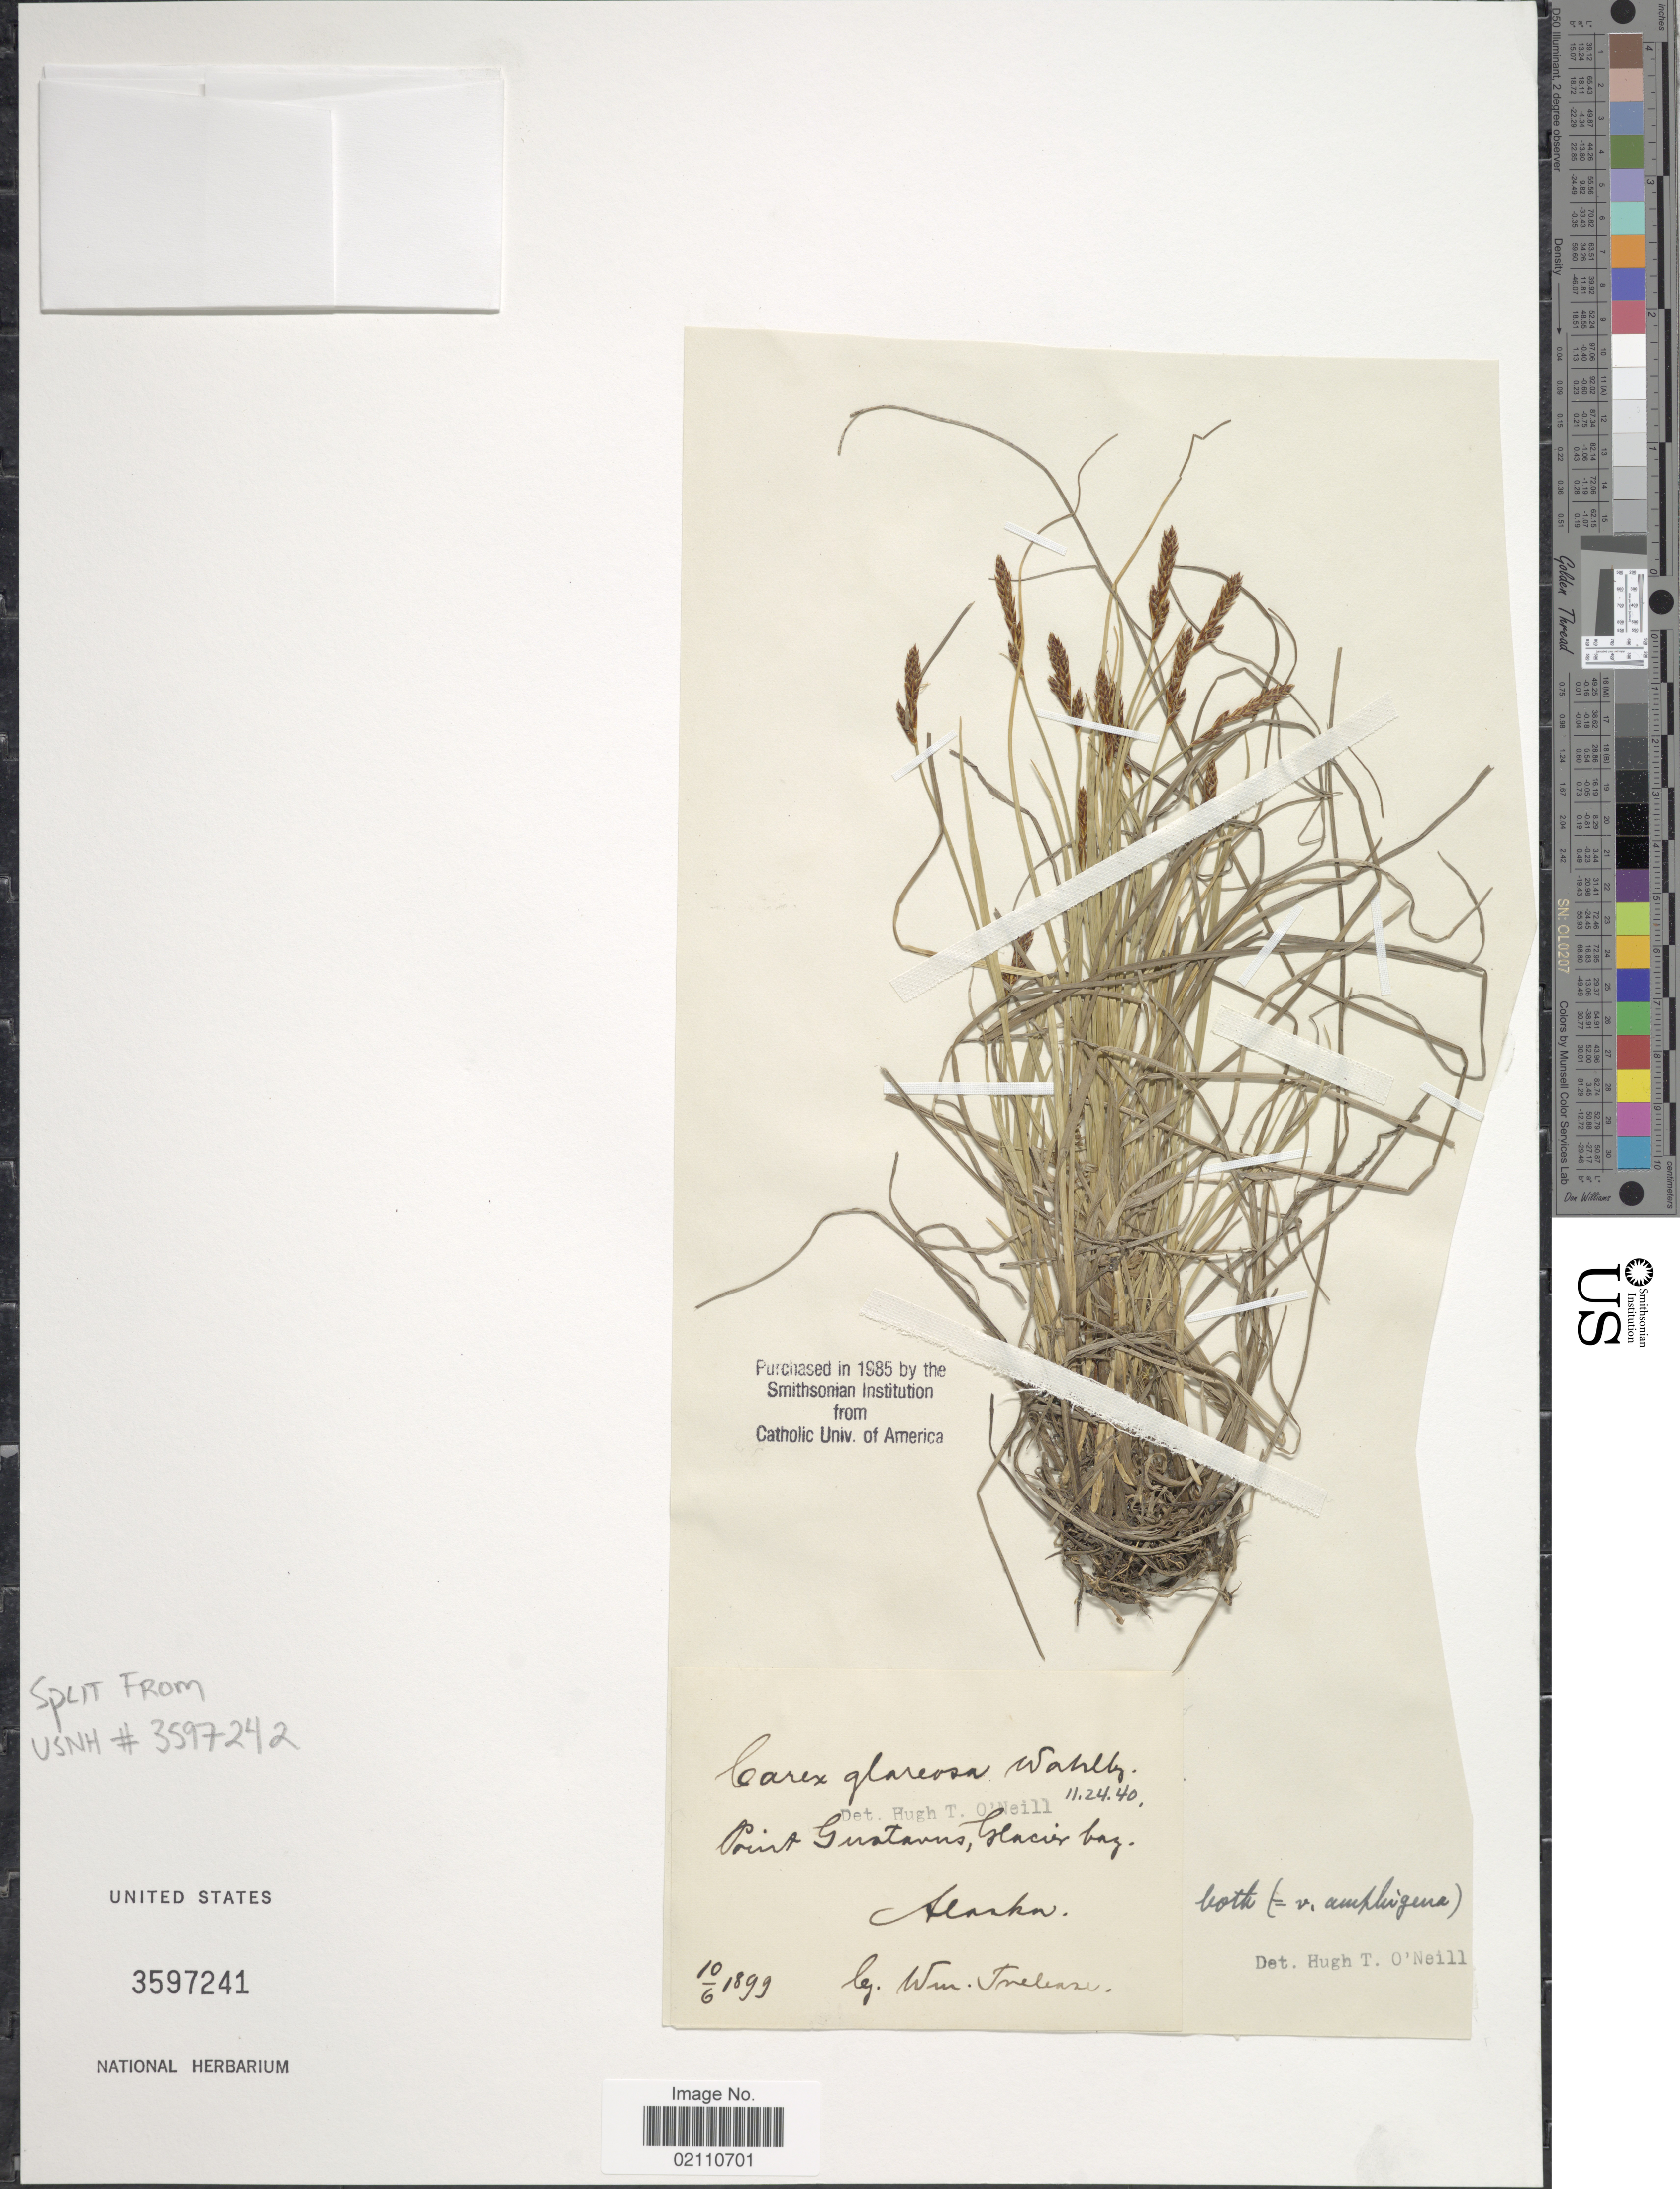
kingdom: Plantae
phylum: Tracheophyta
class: Liliopsida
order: Poales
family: Cyperaceae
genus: Carex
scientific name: Carex glareosa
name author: Schkuhr ex Wahlenb.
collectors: W. Trelease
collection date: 1899-06-10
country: United States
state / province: Alaska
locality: Point Gustavus, Glacier bay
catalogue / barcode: US 3597241